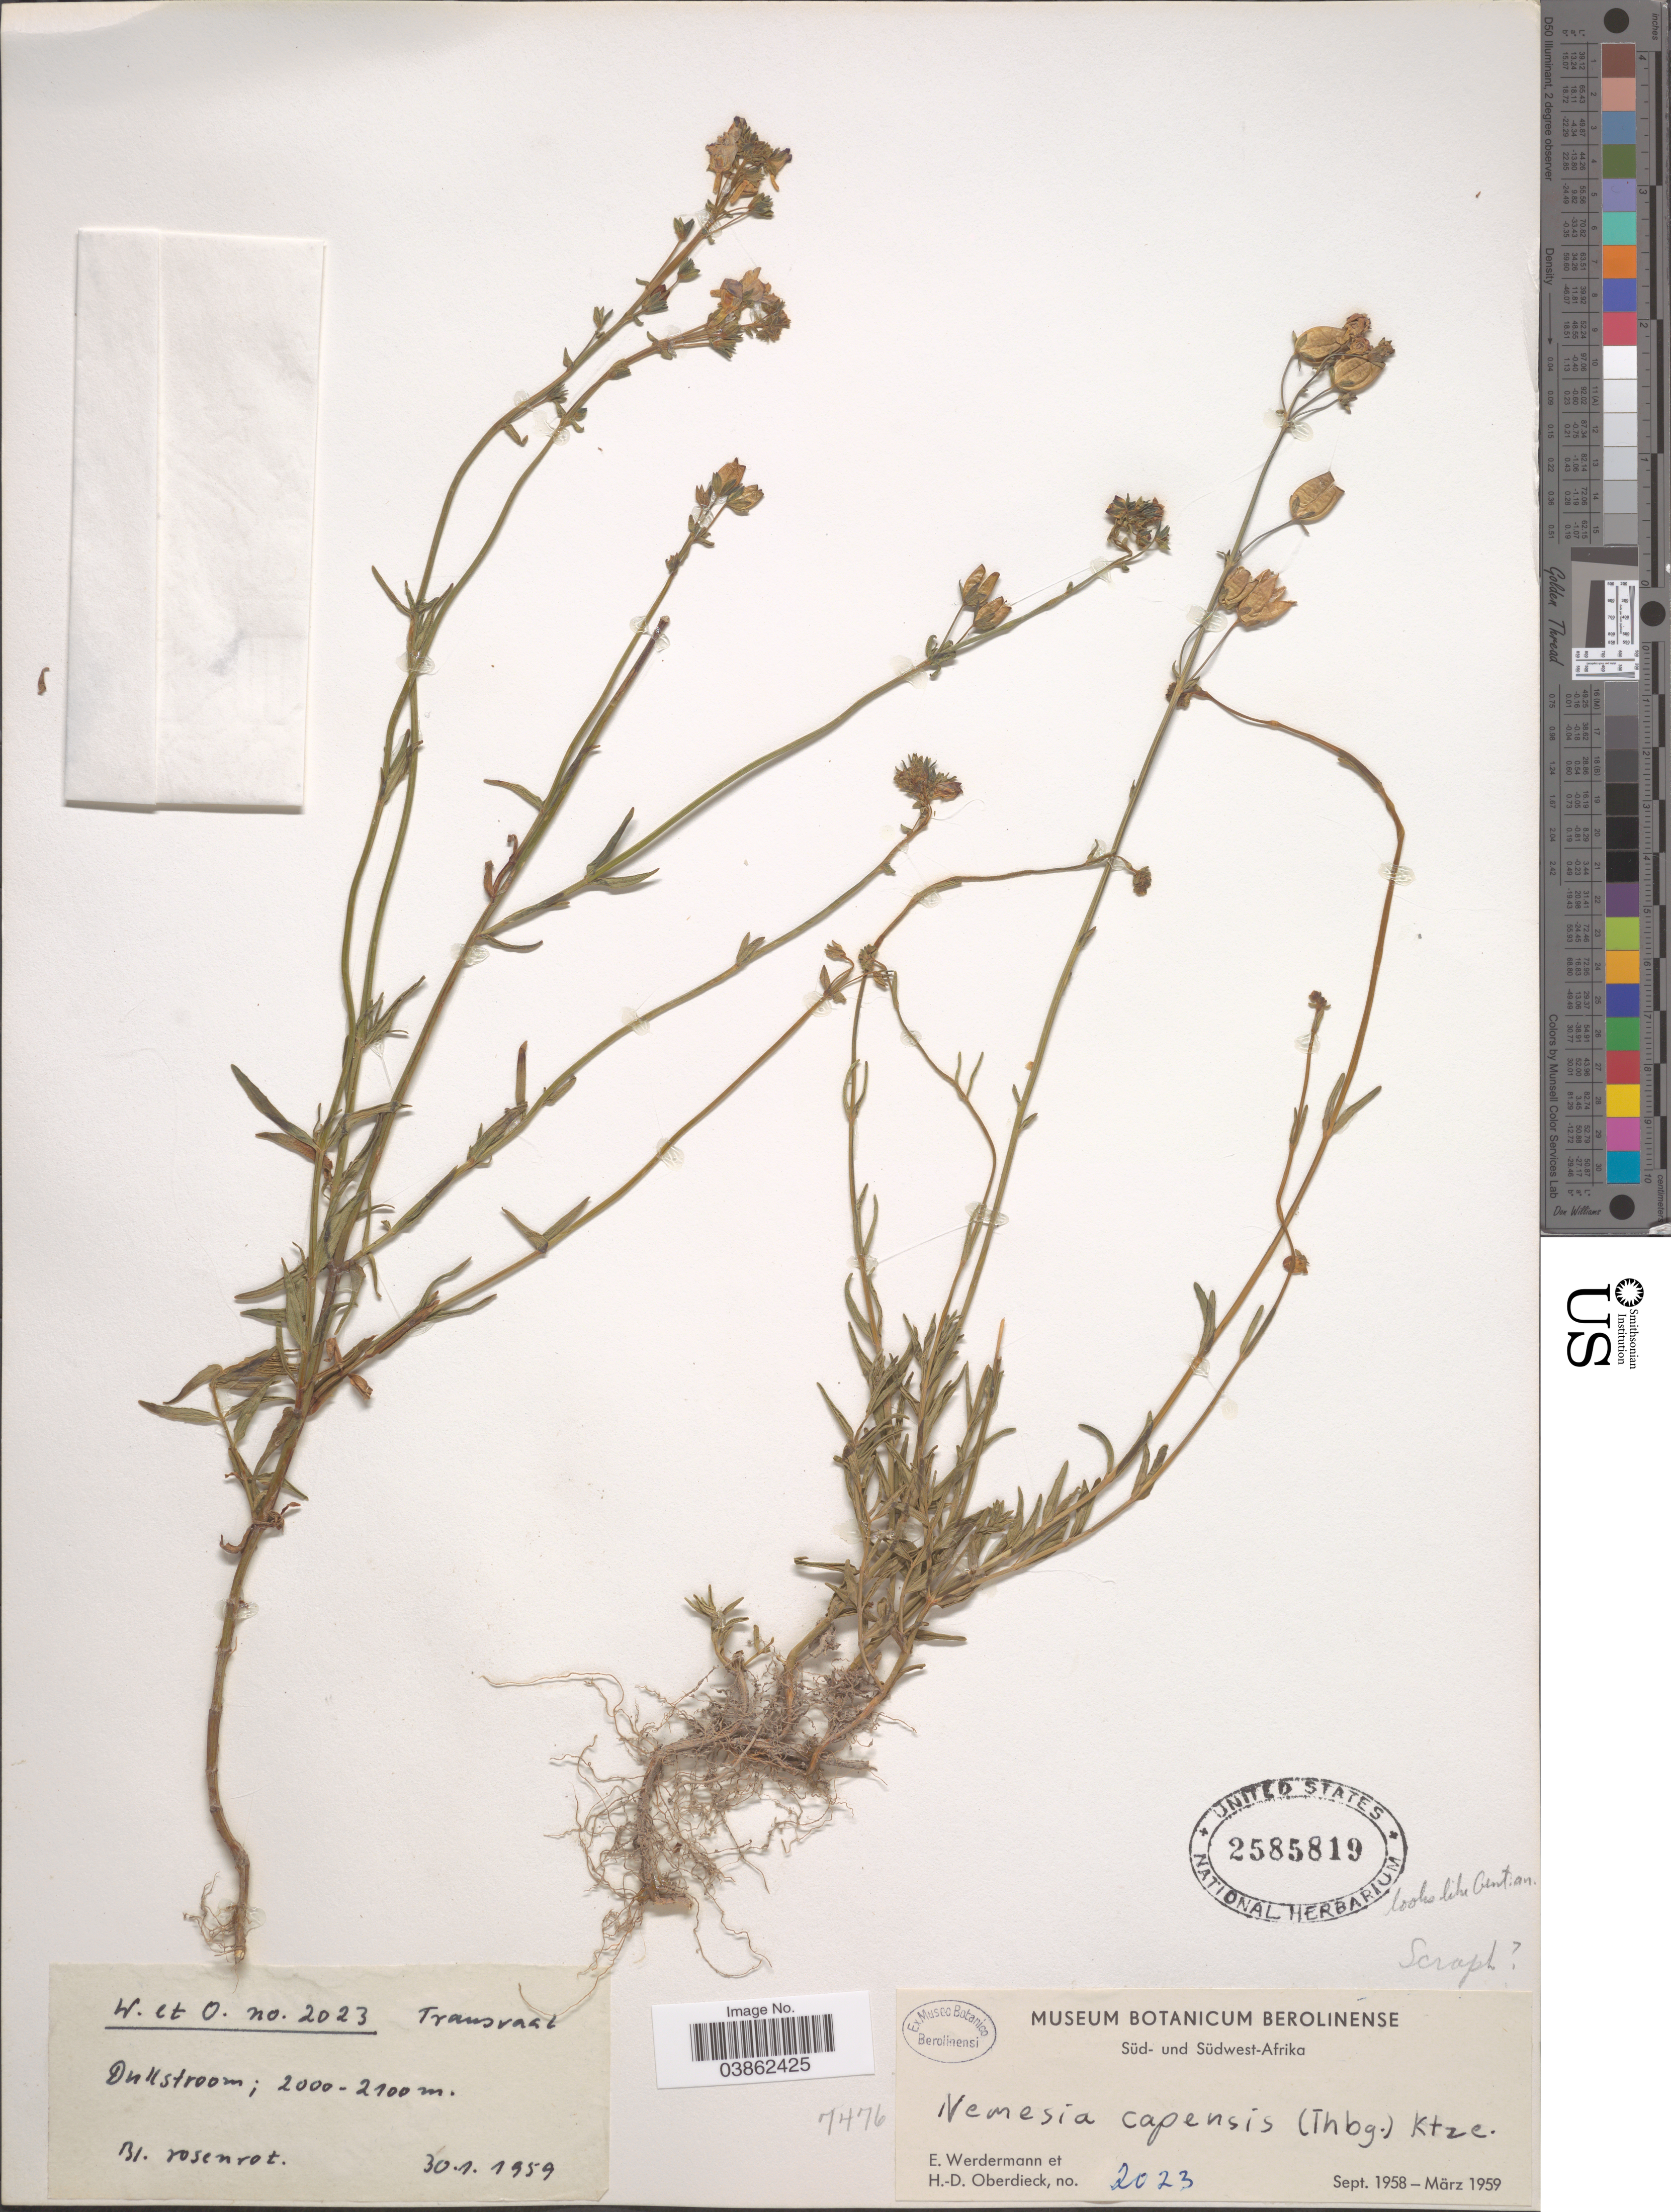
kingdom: Plantae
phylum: Tracheophyta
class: Magnoliopsida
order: Lamiales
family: Scrophulariaceae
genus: Nemesia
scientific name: Nemesia capensis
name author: Kuntze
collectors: E. Werdermann & H. Oberdieck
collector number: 2023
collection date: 1959-01-30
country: South Africa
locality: Transcaal. Dukstroom. Süd- und Südwest-Afrika.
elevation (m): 2000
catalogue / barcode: US 2585819